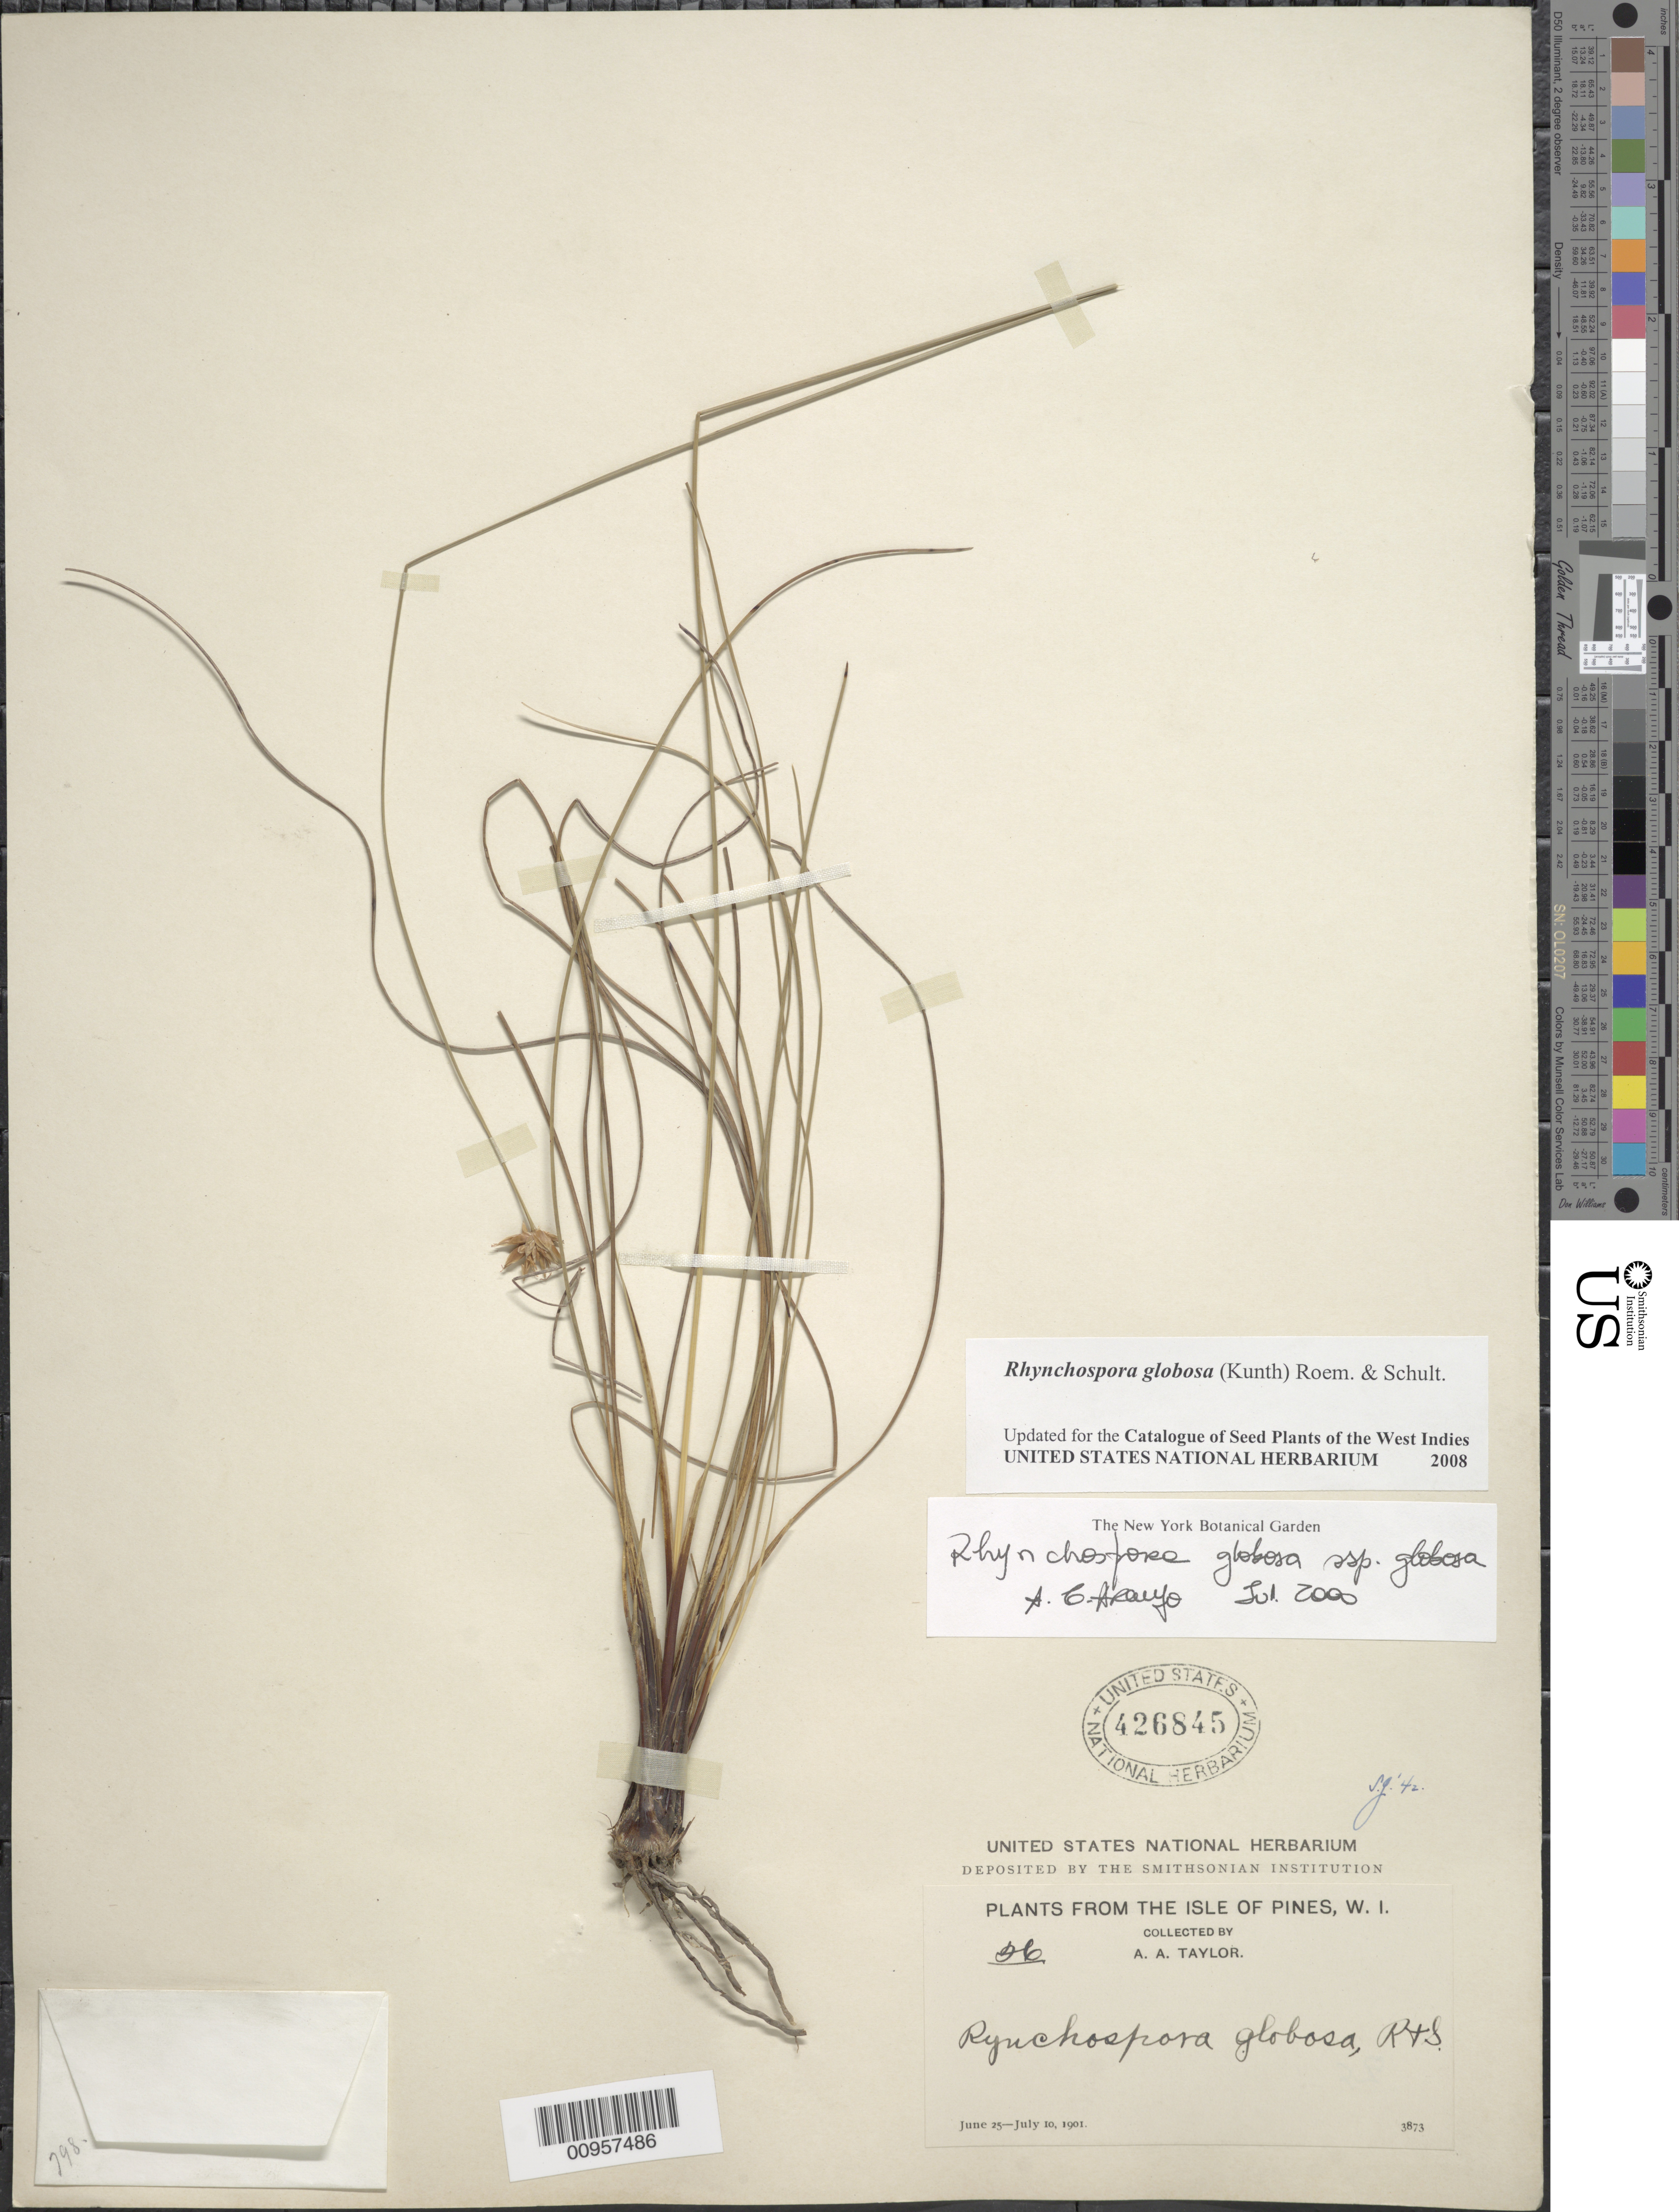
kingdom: Plantae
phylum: Tracheophyta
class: Liliopsida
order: Poales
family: Cyperaceae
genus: Rhynchospora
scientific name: Rhynchospora globosa var. globosa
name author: (Kunth) Roem. & Schult.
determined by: Strong, M. T., (US), Smithsonian Institution - National Museum of Natural History (UNITED STATES)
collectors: A. A. Taylor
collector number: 26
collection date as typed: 25 Jun 1901 to 20 Jul 1901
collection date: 1901-06-25/1901-07-20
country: Cuba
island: Isla de la Juventud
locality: Isle of Pines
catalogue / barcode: US 426845